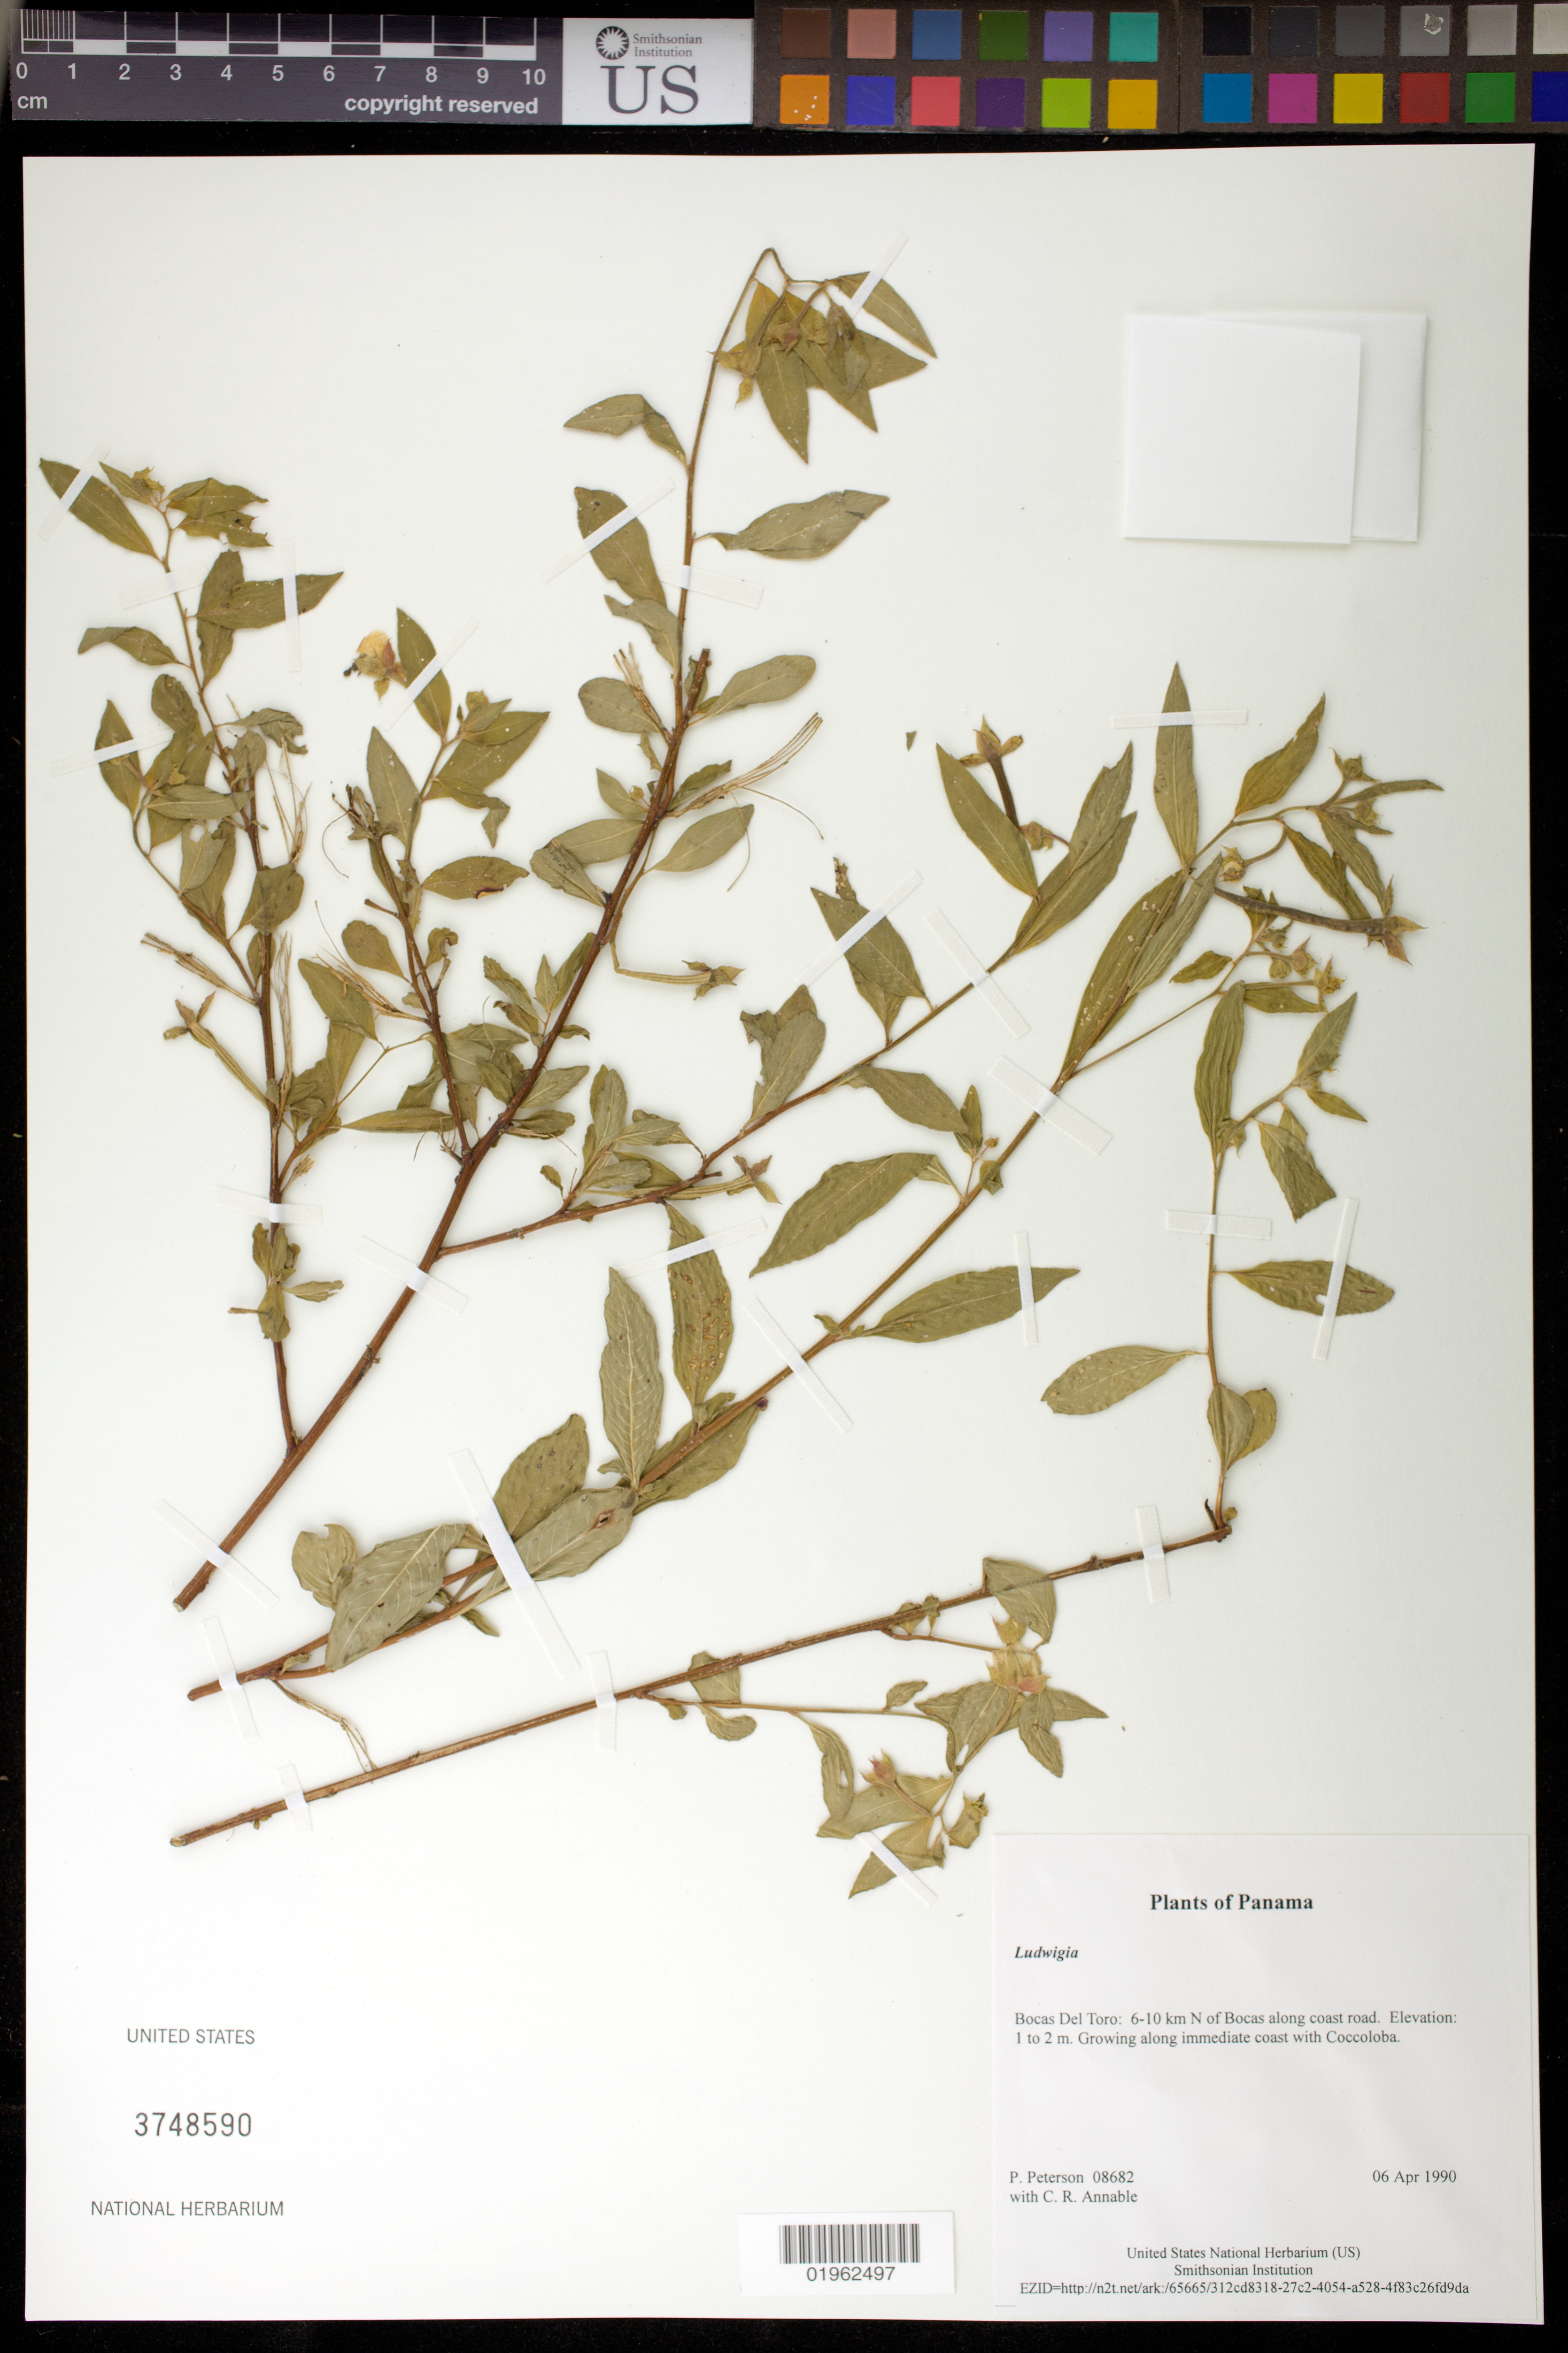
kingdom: Plantae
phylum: Tracheophyta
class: Magnoliopsida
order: Myrtales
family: Onagraceae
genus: Ludwigia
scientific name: Ludwigia sp.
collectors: P. M. Peterson & C. R. Annable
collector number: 08682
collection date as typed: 06 Apr 1990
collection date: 1990-04-06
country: Panama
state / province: Bocas del Toro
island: Colón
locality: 6-10 km N of Bocas along coast road.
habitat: Growing along immediate coast with Coccoloba.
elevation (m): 1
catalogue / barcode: US 3748590